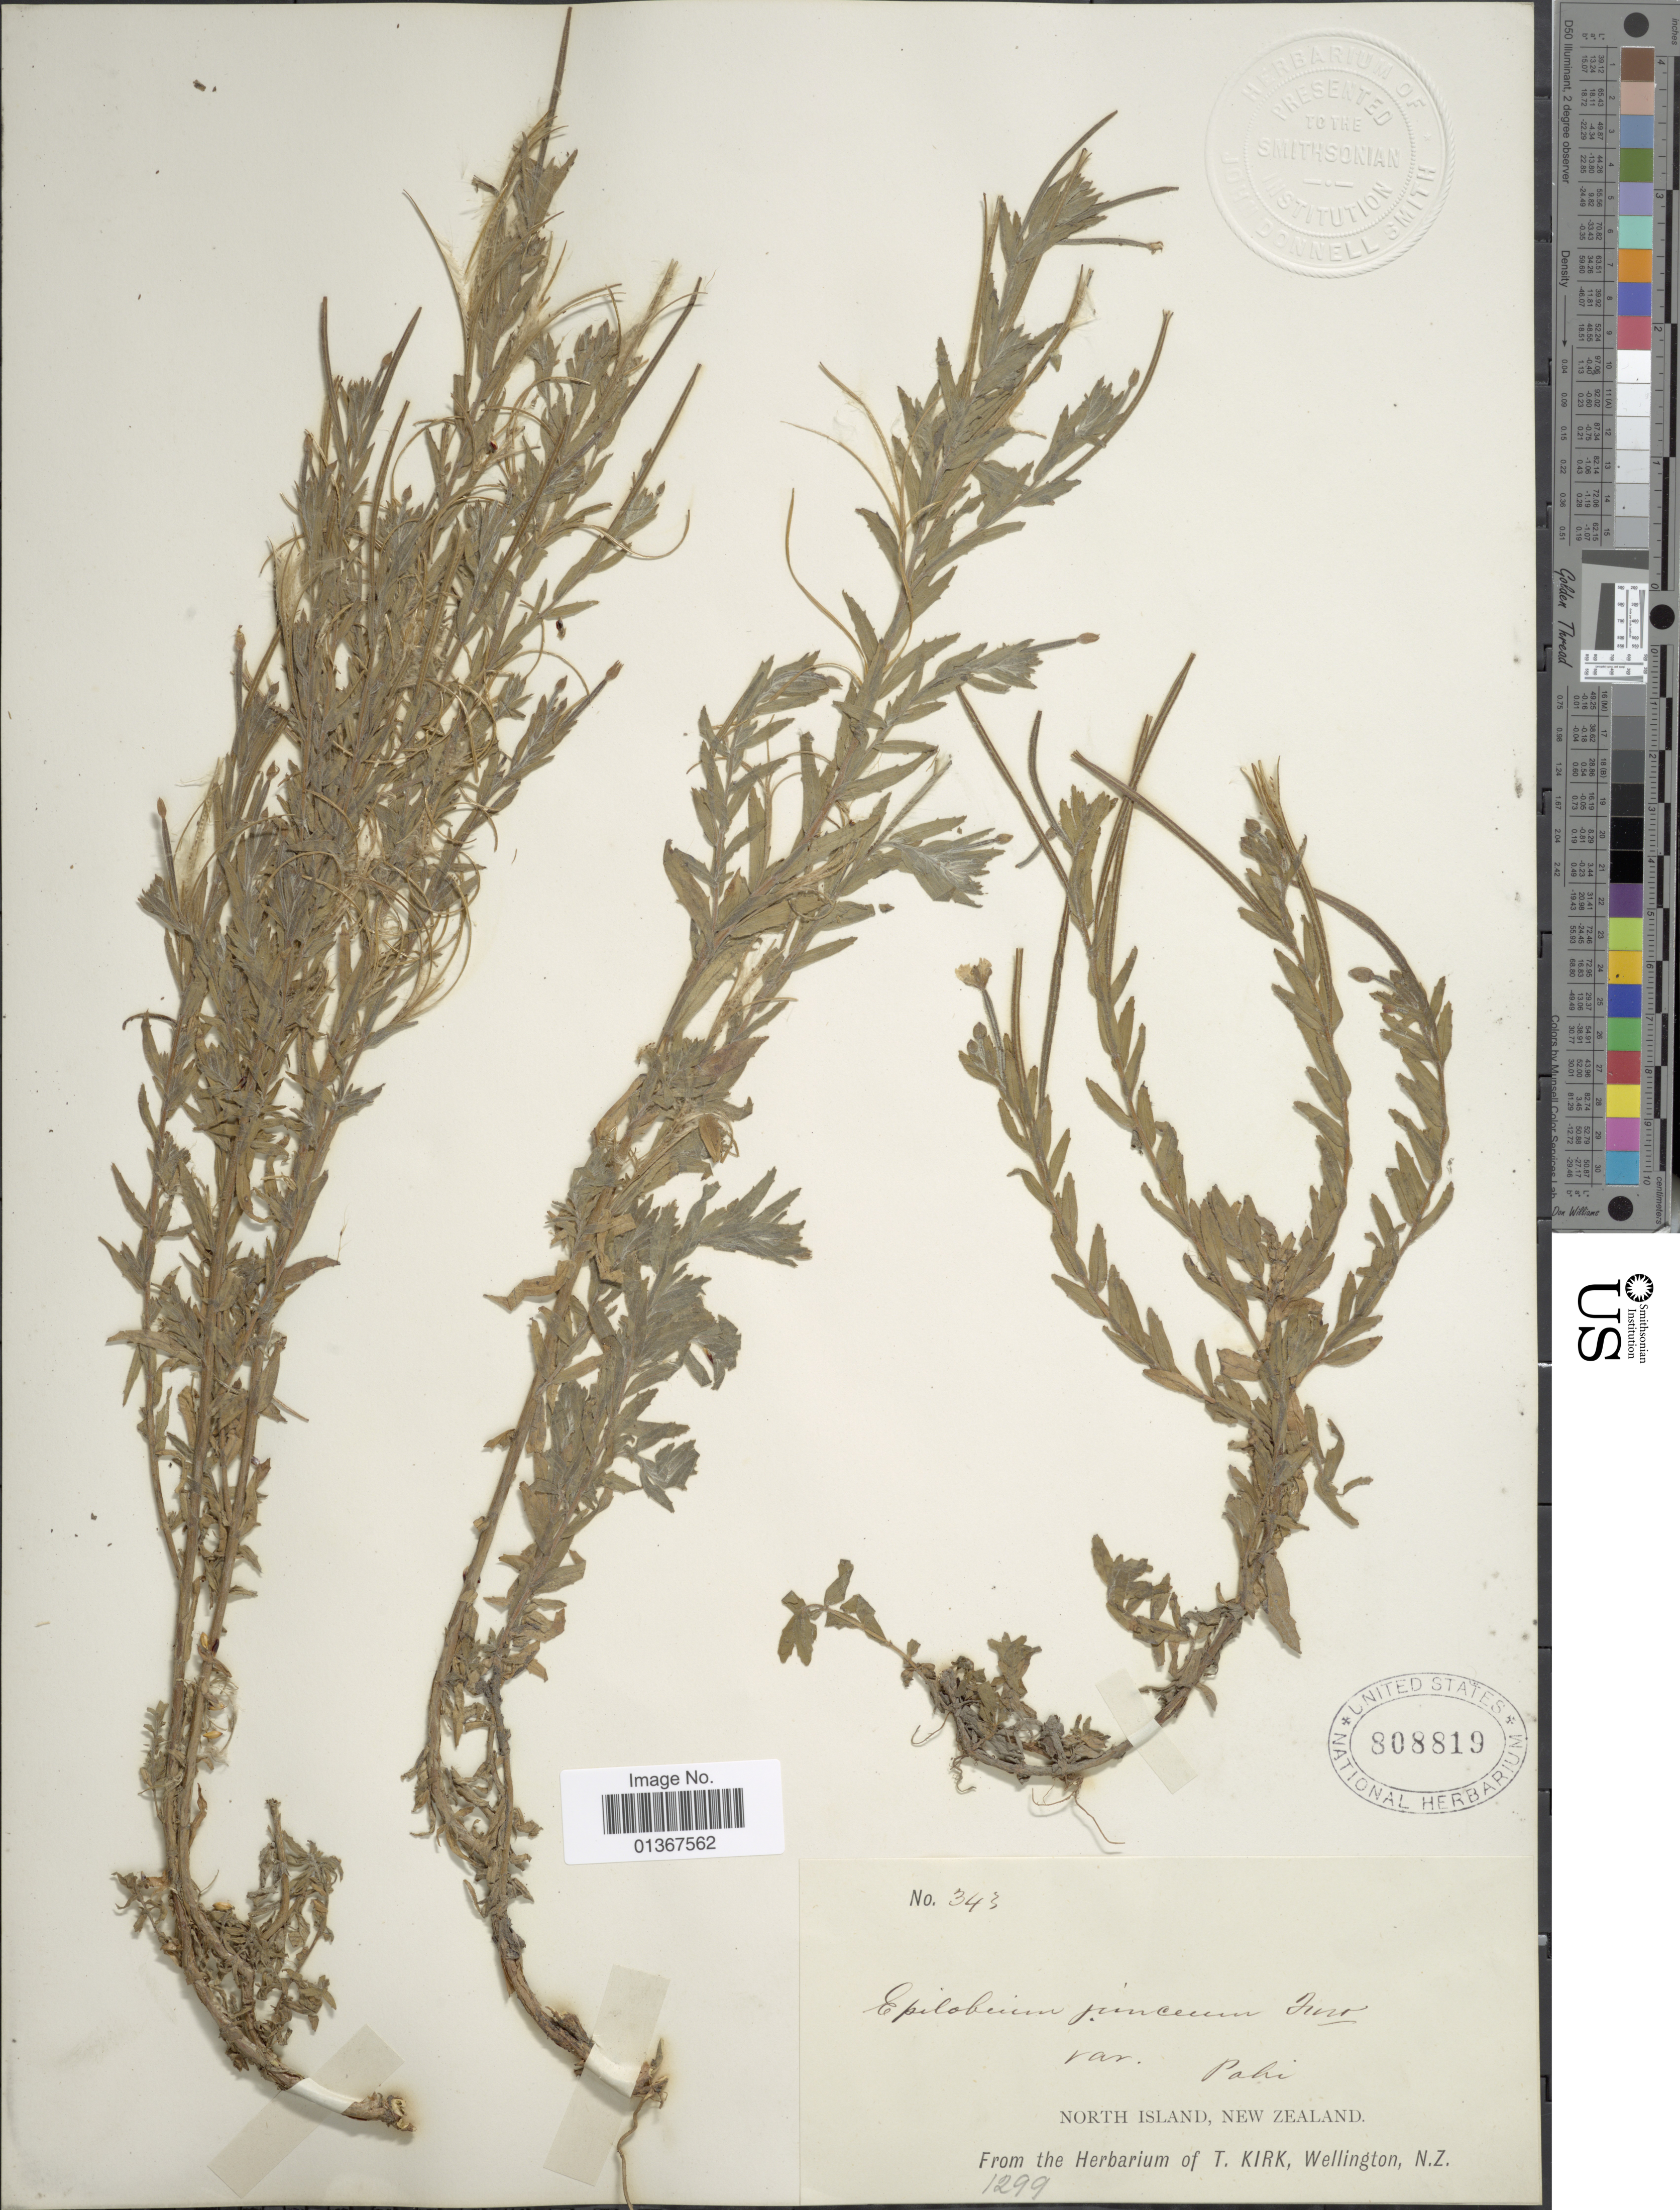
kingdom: Plantae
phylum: Tracheophyta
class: Magnoliopsida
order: Myrtales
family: Onagraceae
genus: Epilobium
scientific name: Epilobium billardiereanum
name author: Ser.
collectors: ex herb. T. Kirk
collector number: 343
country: New Zealand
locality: North Island.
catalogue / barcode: US 808819